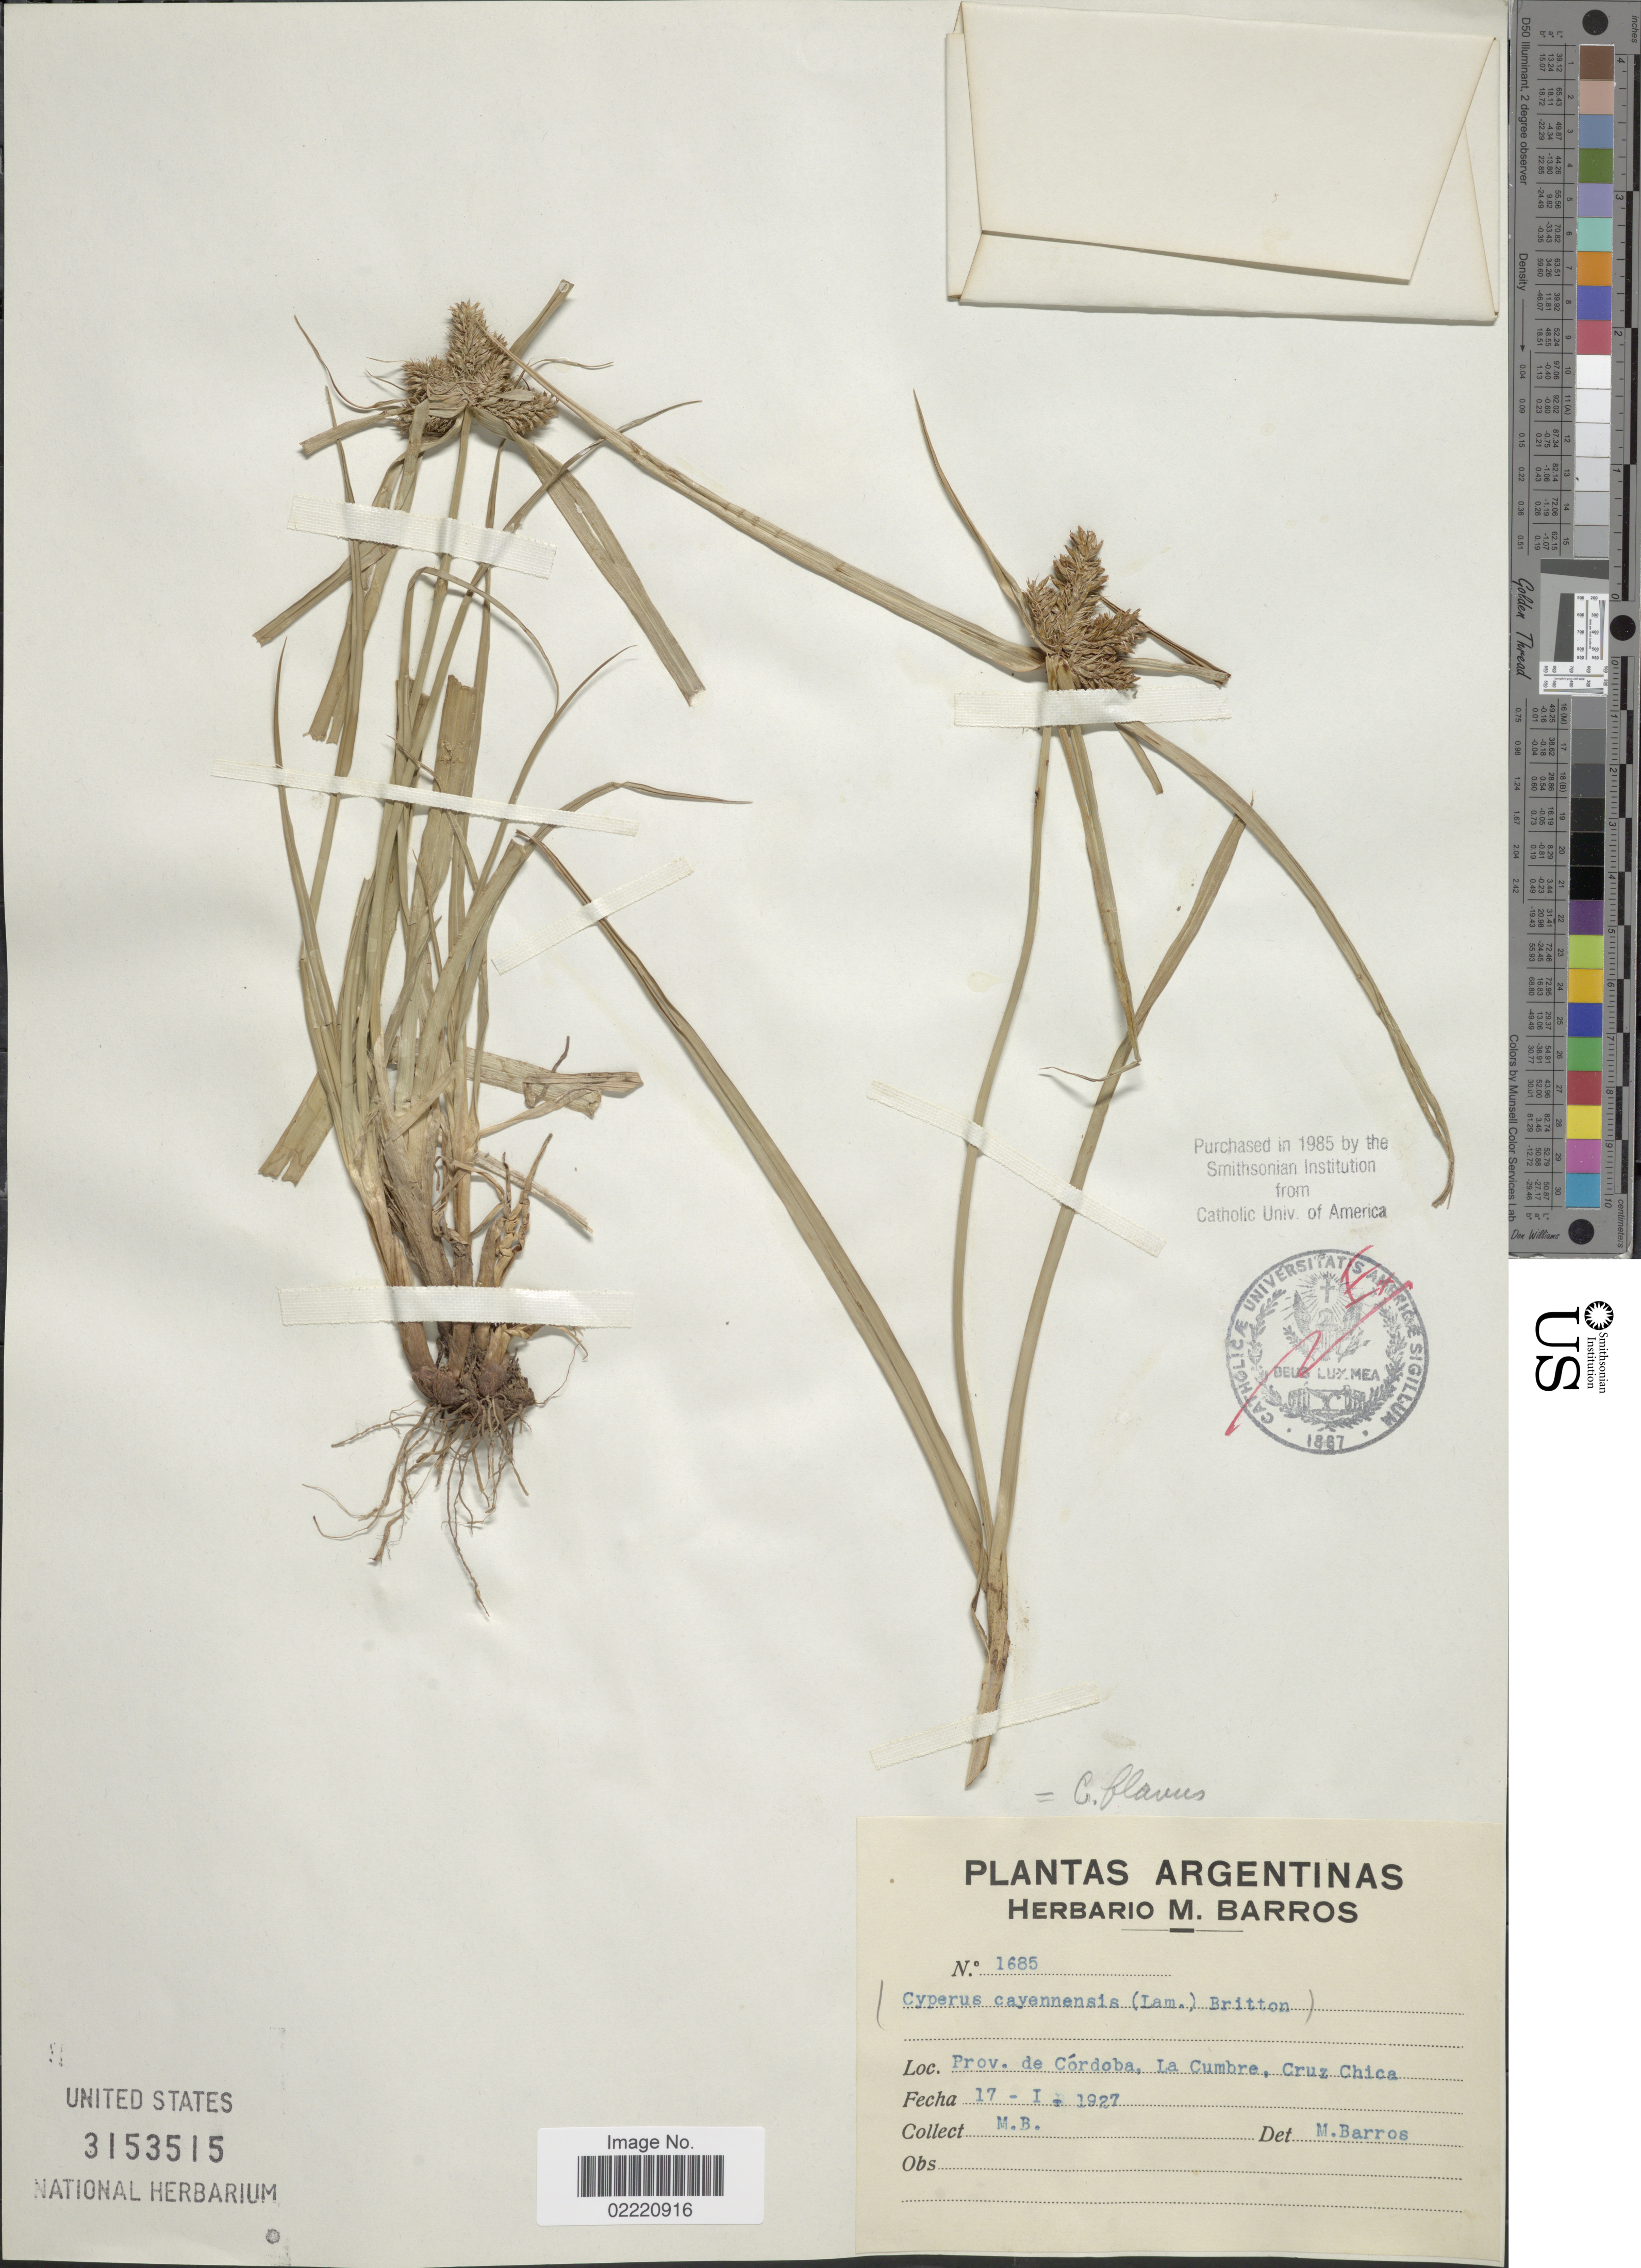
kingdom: Plantae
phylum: Tracheophyta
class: Liliopsida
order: Poales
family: Cyperaceae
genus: Cyperus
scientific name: Cyperus aggregatus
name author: (Willd.) Endl.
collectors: M. Barros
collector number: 1685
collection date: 1927-01-17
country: Argentina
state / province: Cordoba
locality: La Cumbre, Cruz Chica.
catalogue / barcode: US 3153515